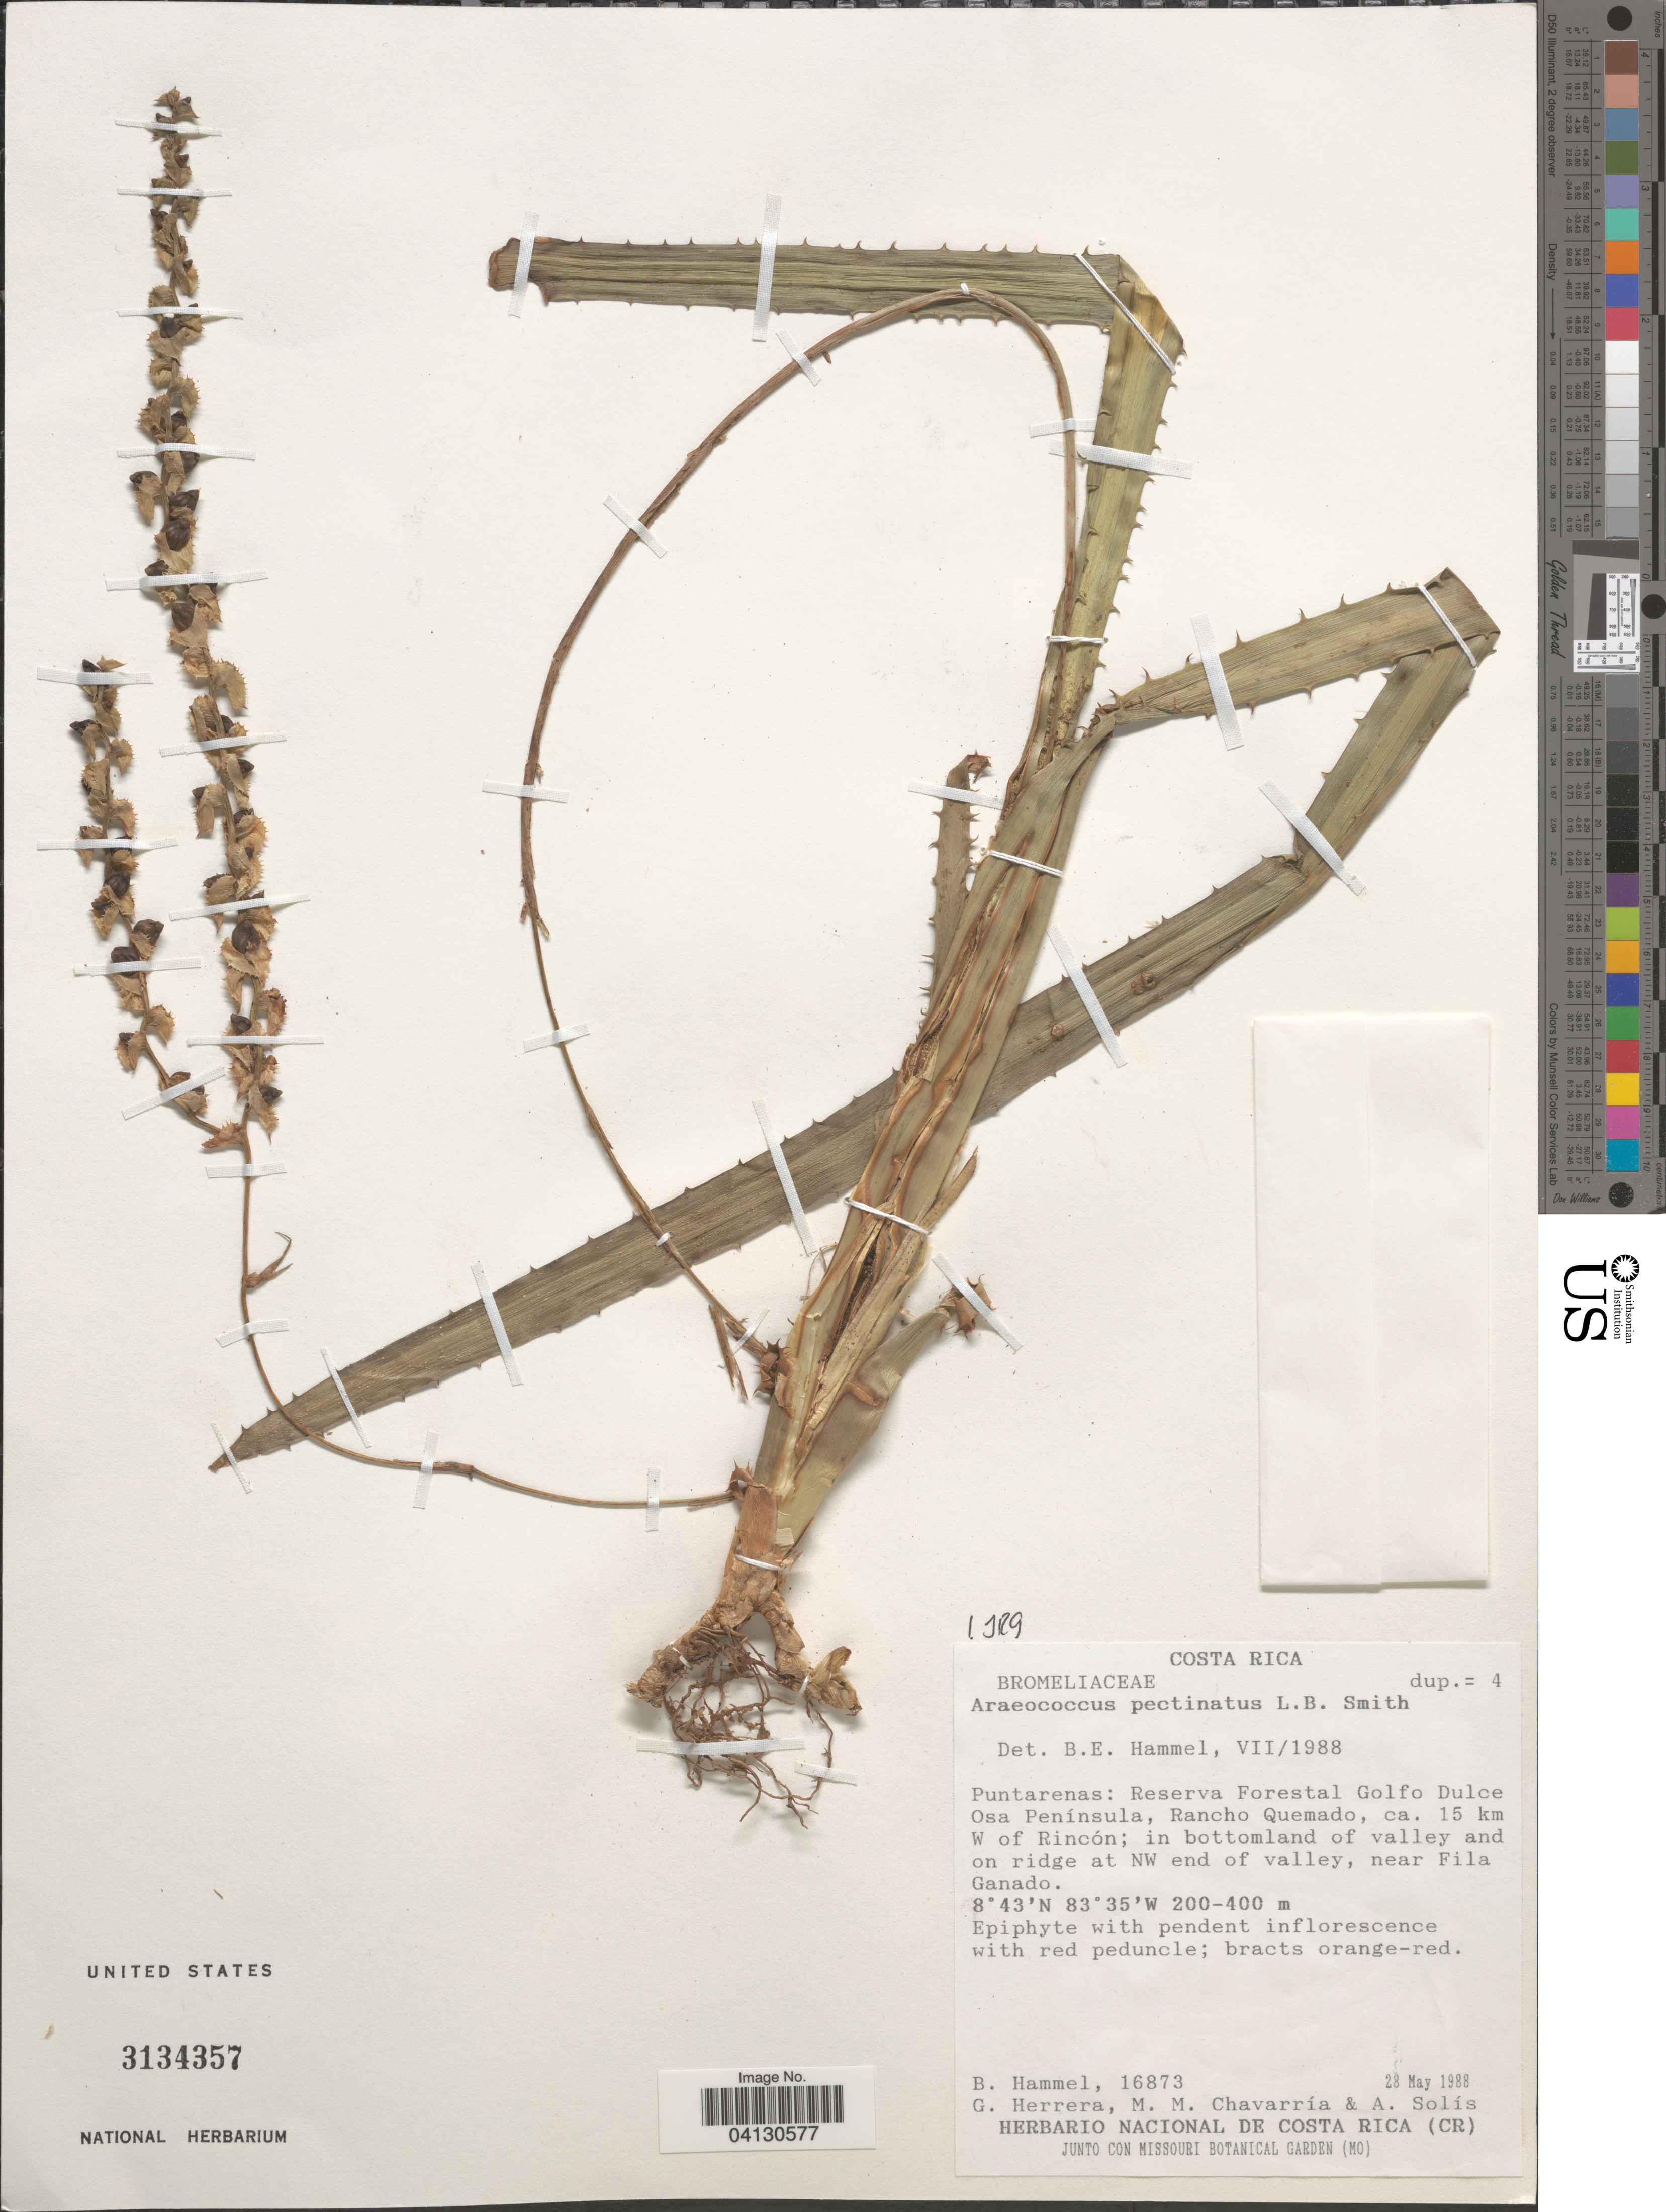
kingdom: Plantae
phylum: Tracheophyta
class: Liliopsida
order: Poales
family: Bromeliaceae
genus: Araeococcus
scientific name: Araeococcus pectinatus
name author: L.B. Sm.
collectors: B. Hammel, G. Herrera, M. Chavarría & A. Solis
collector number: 16873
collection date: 1988-05-28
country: Costa Rica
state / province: Puntarenas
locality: Reserva Forestal Golfo Dulce Osa Peninsula, Rancho Quemado, ca. 15 km W of Rincón; in bottomland of valley and on ridge at NW end of valley, near Fila Ganado.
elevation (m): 200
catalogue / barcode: US 3134357